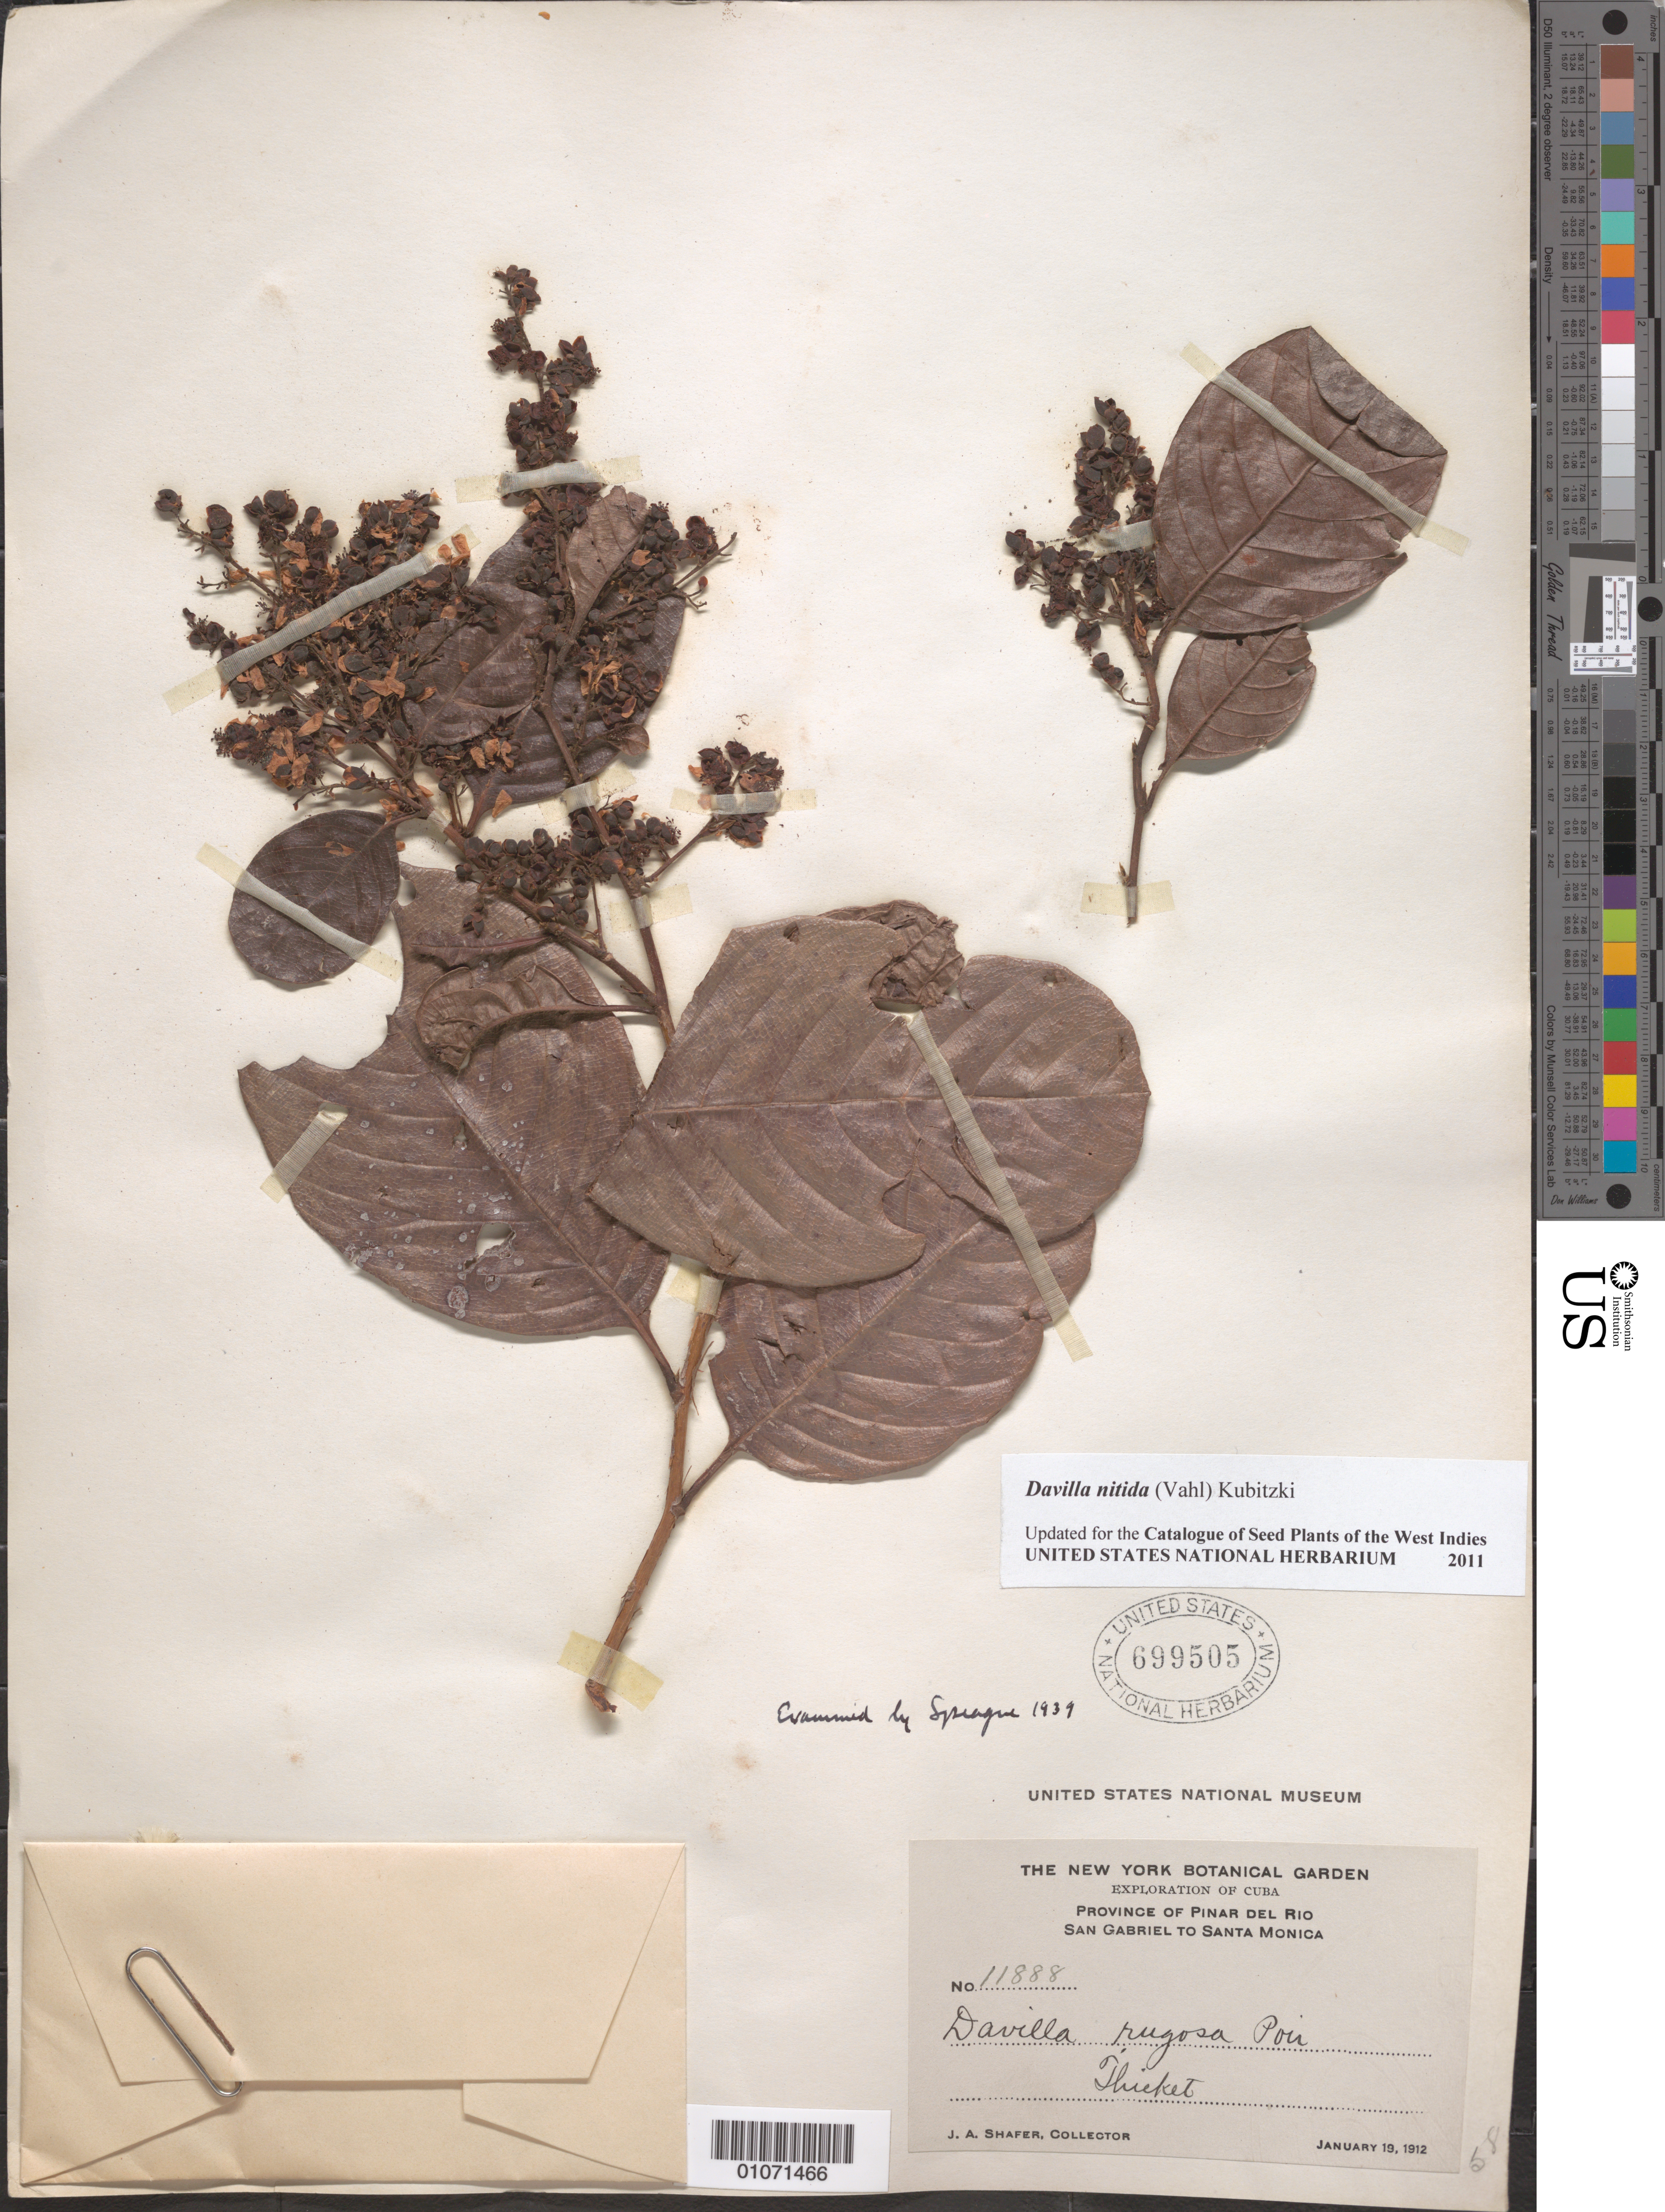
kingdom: Plantae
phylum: Tracheophyta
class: Magnoliopsida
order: Dilleniales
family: Dilleniaceae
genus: Davilla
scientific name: Davilla nitida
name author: (Vahl) Kubitzki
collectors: J. A. Shafer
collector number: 11888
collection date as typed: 19 Jan 1912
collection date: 1912-01-19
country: Cuba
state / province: Pinar del Río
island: Cuba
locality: San Gabriel to Santa Monica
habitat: Thicket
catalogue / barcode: US 699505